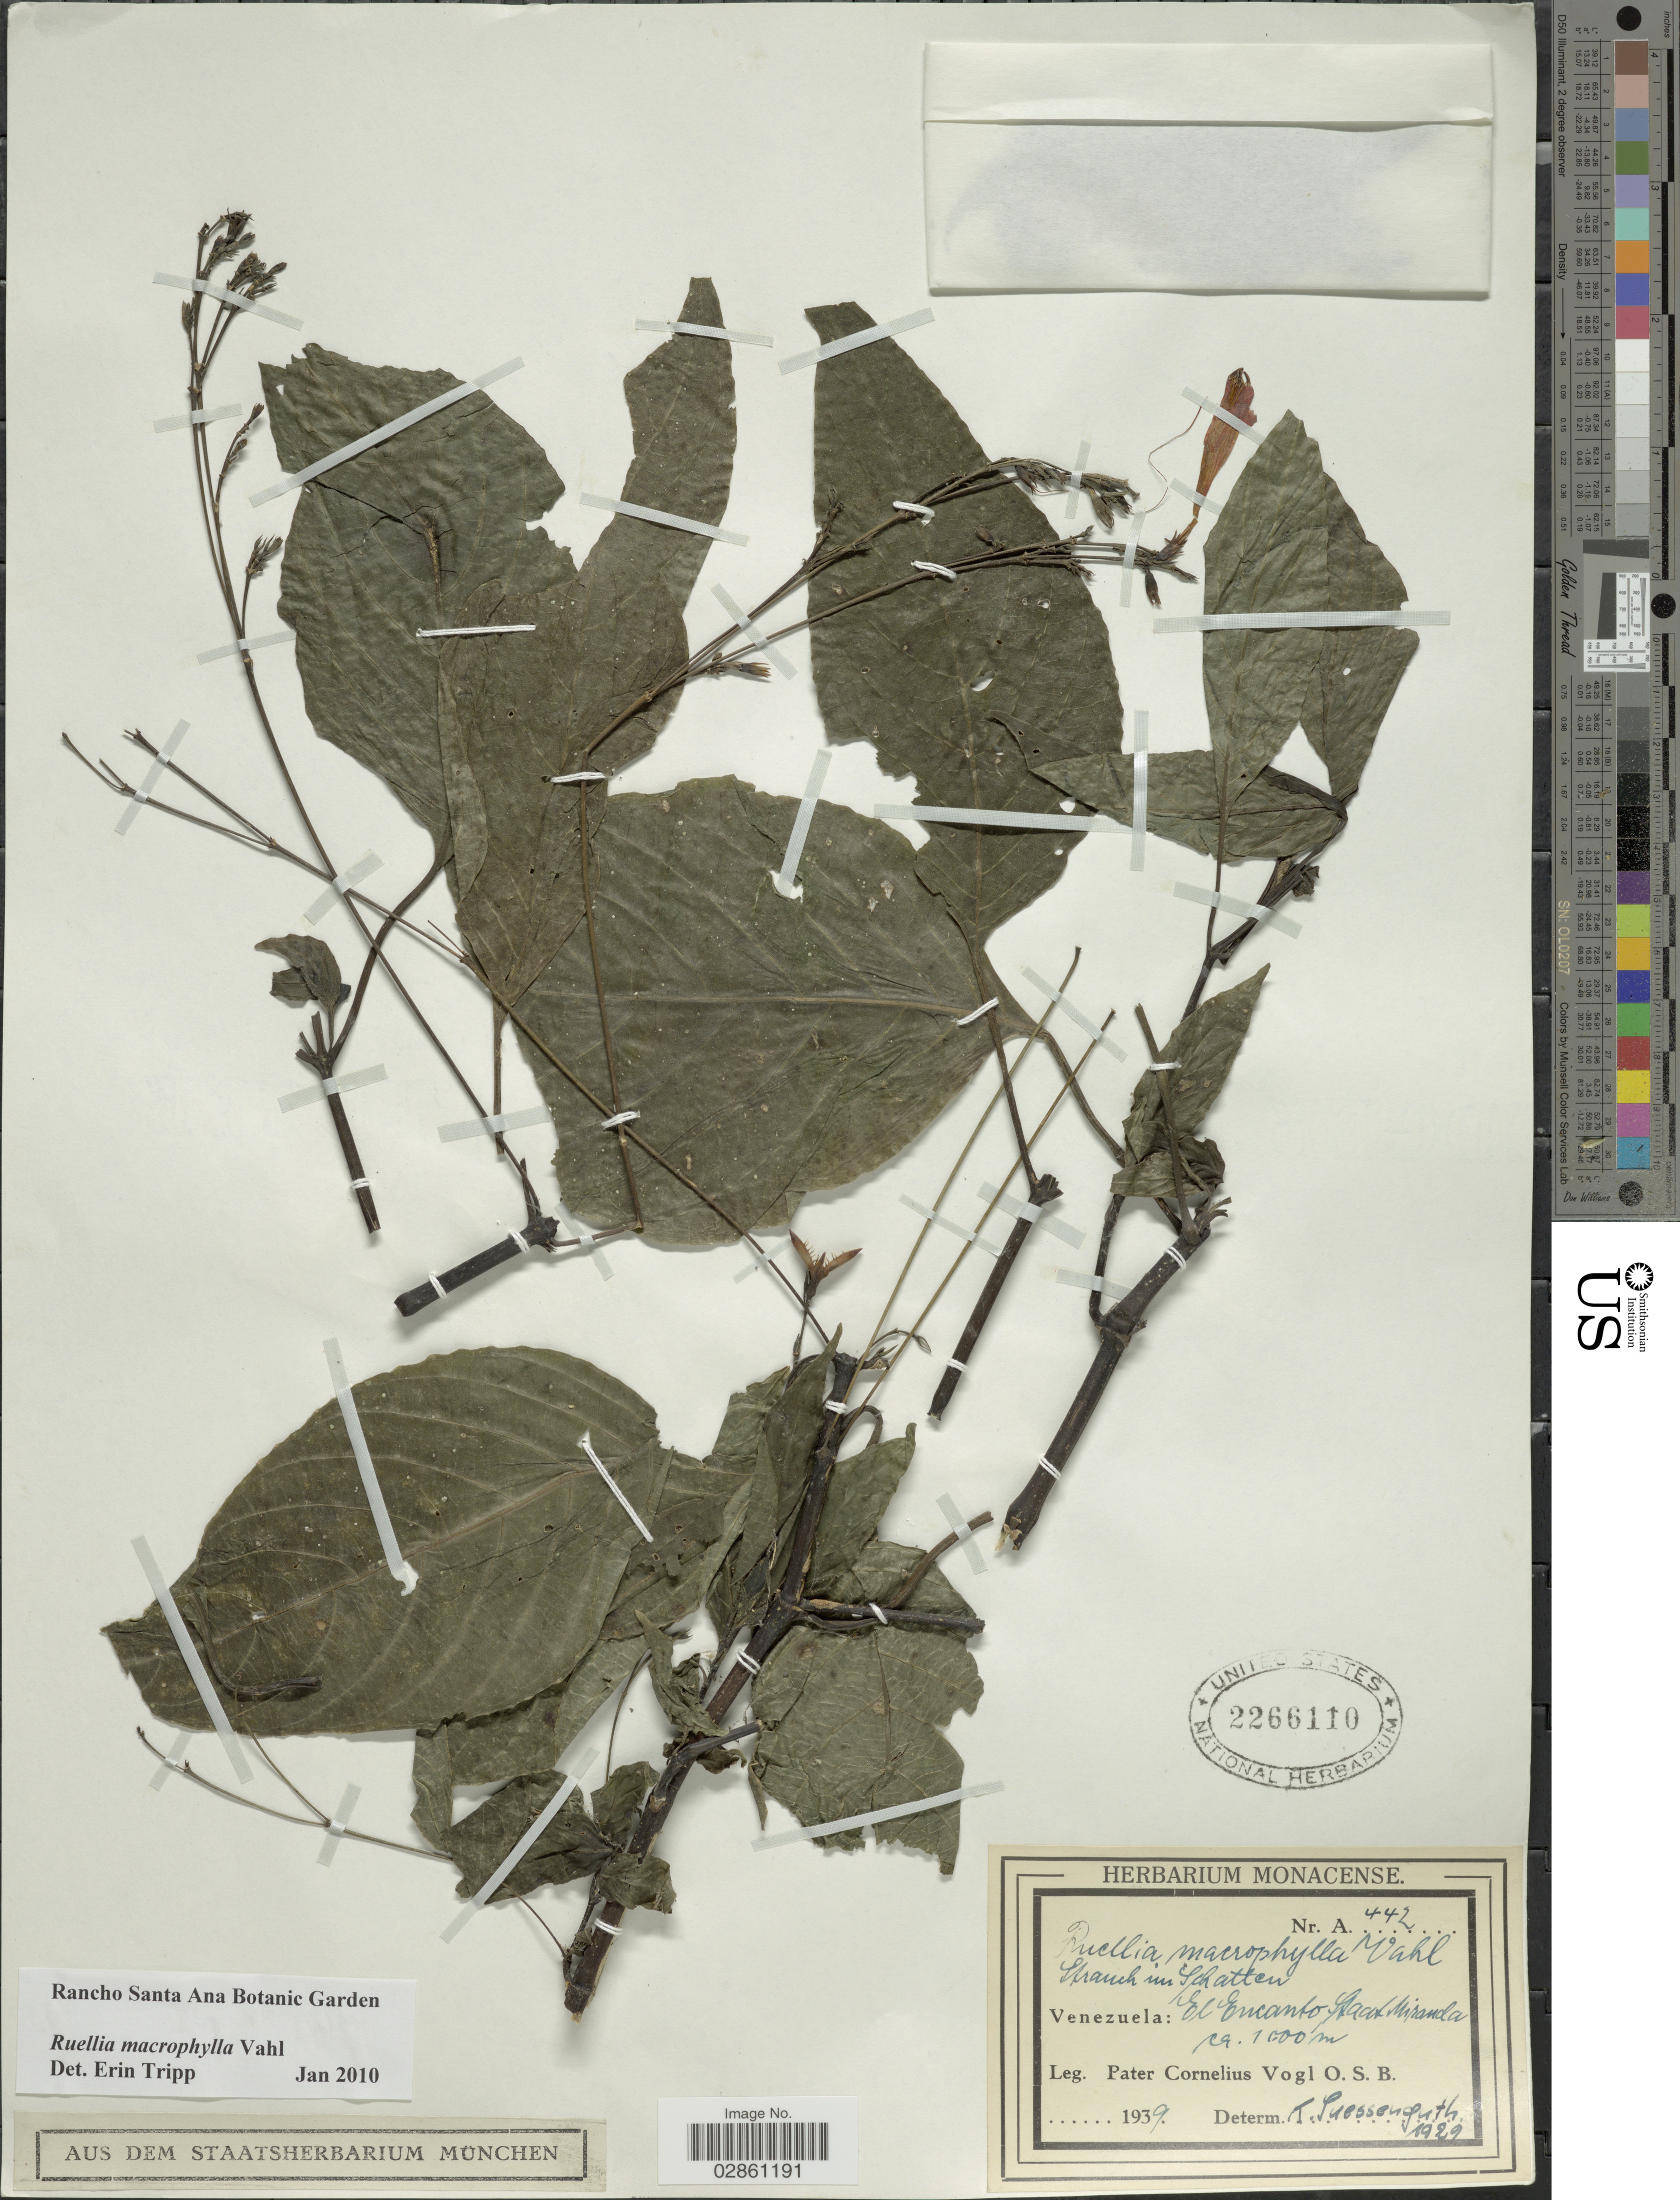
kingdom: Plantae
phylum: Tracheophyta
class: Magnoliopsida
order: Lamiales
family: Acanthaceae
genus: Ruellia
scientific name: Ruellia macrophylla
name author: Vahl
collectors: P. Vogl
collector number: A442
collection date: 1939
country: Venezuela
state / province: Miranda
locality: El Encanto.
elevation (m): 1000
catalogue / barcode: US 2266110